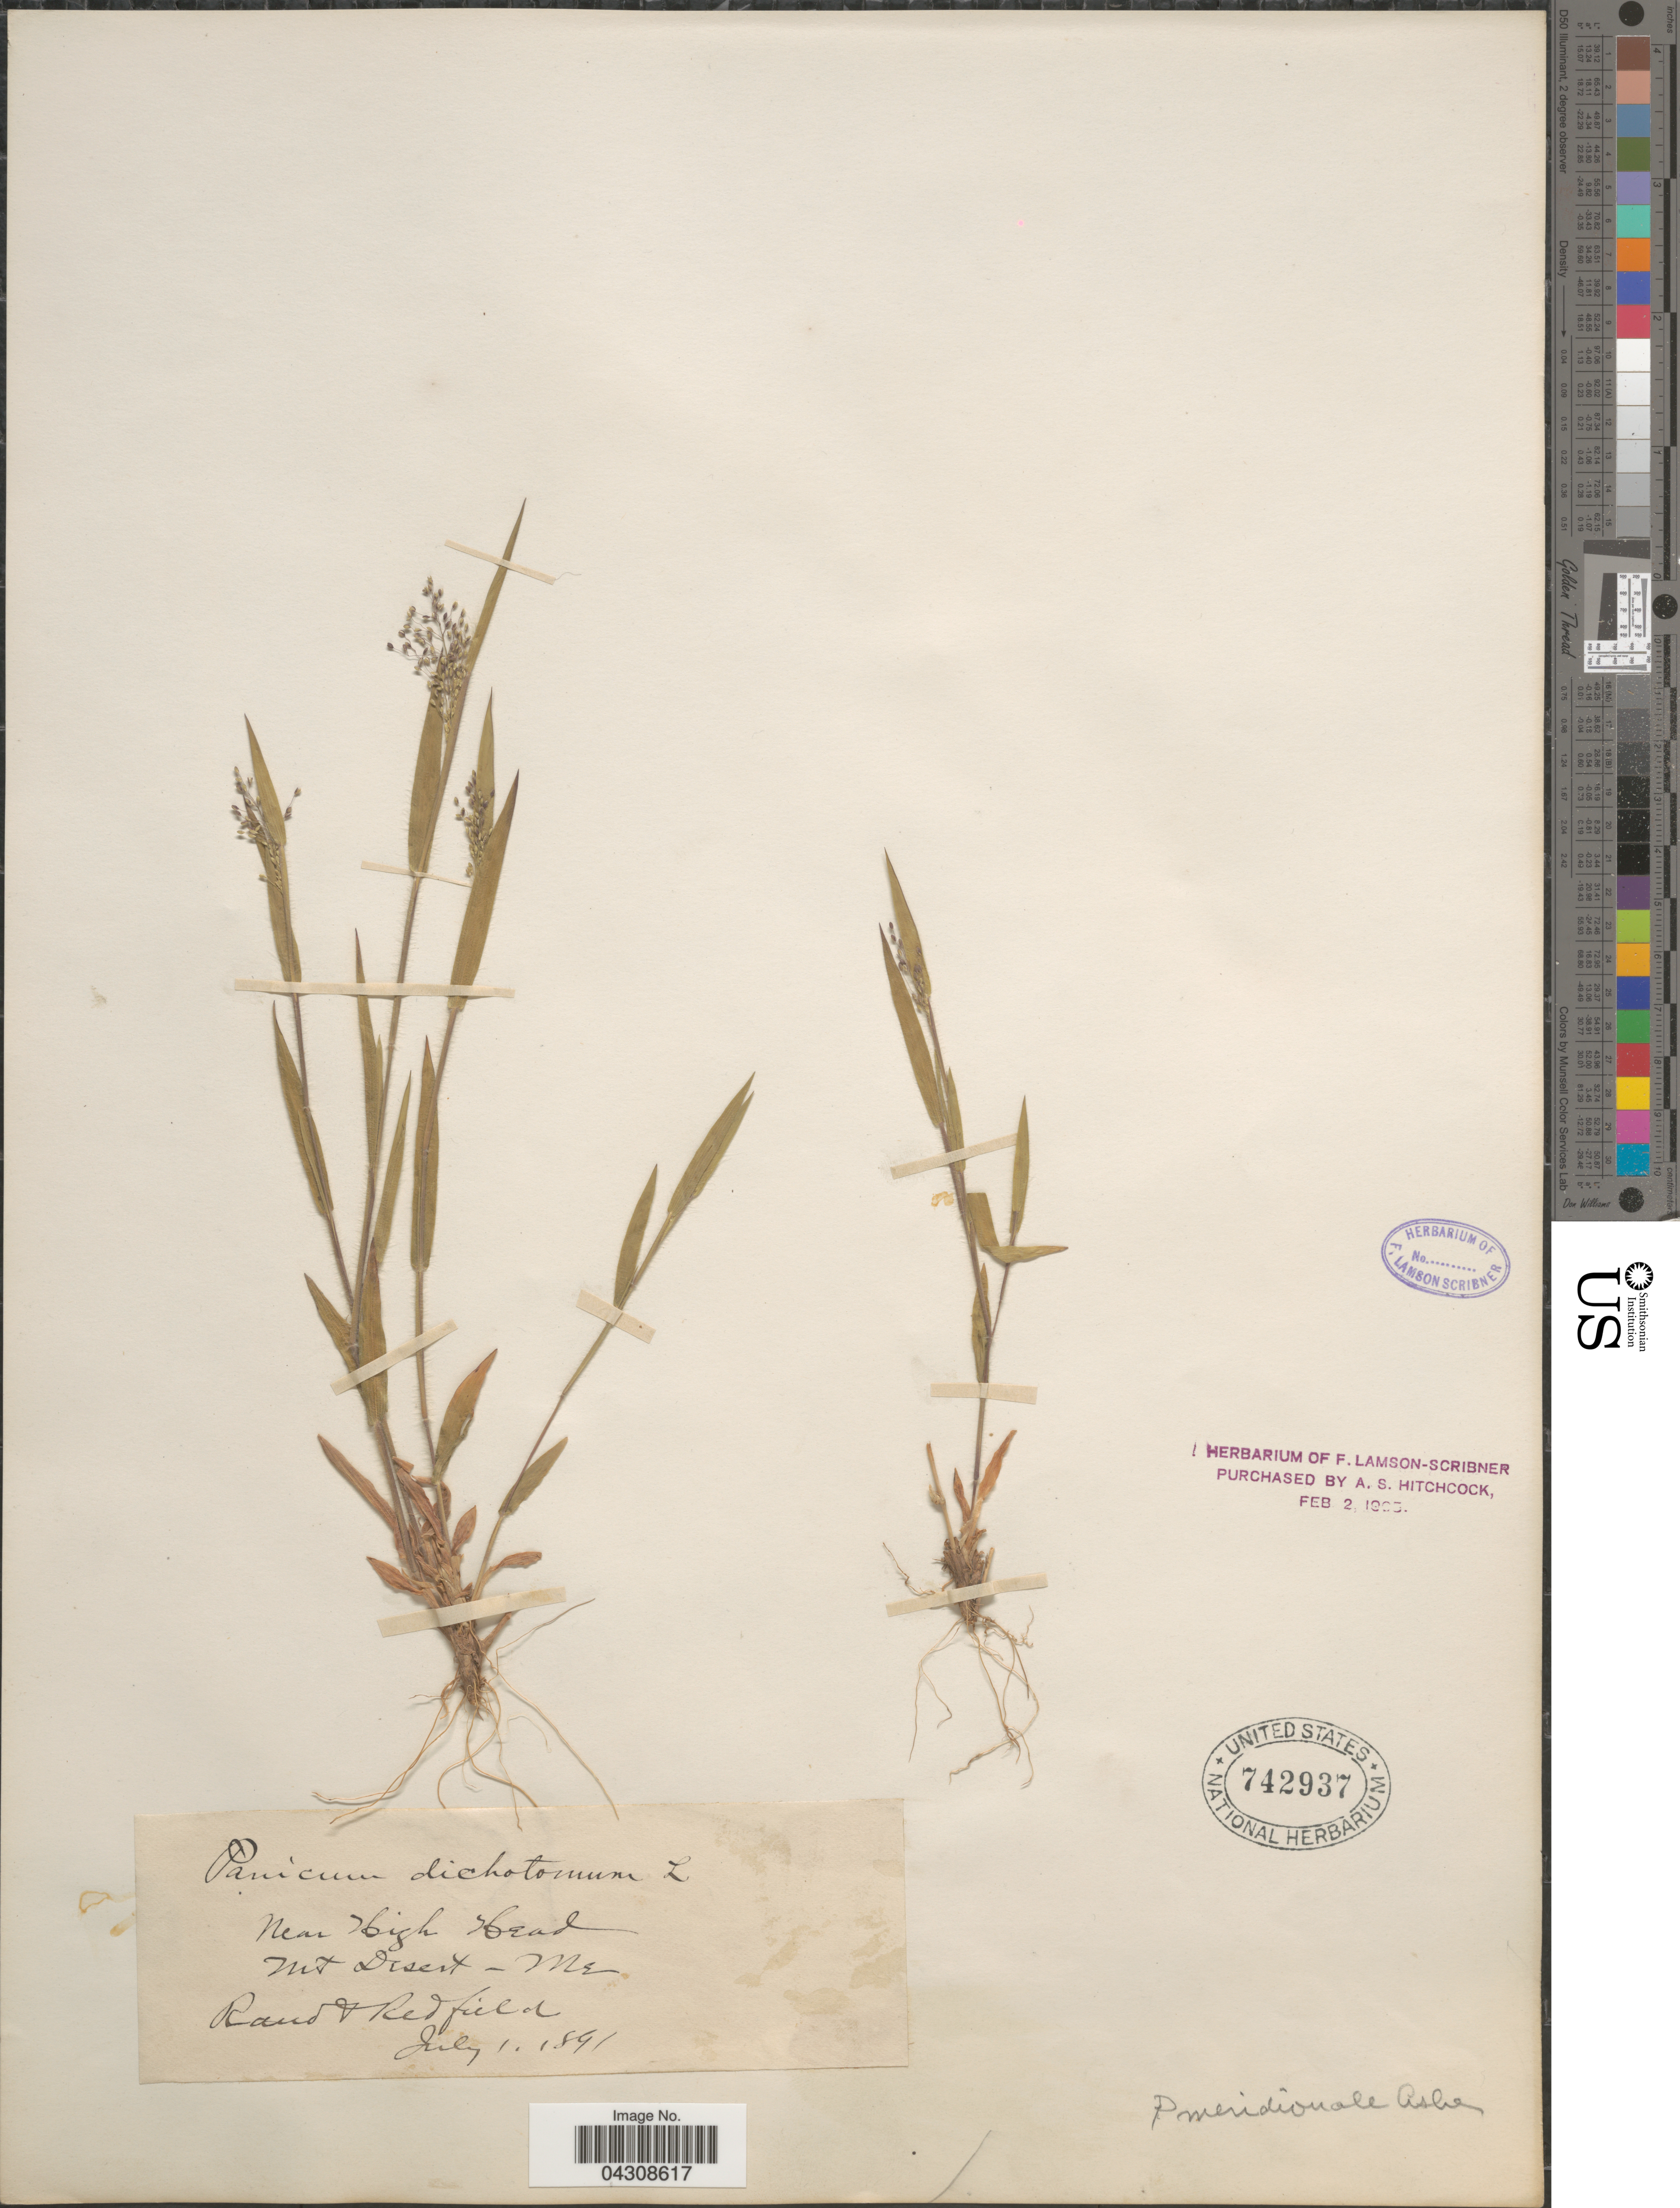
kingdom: Plantae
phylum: Tracheophyta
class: Liliopsida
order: Poales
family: Poaceae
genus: Dichanthelium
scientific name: Dichanthelium acuminatum var. acuminatum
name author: (Sw.) Gould & C.A. Clark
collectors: -. Rand & Redfield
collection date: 1891-07-01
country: United States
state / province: Maine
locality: Near High Head Mt Desert.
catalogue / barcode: US 742937